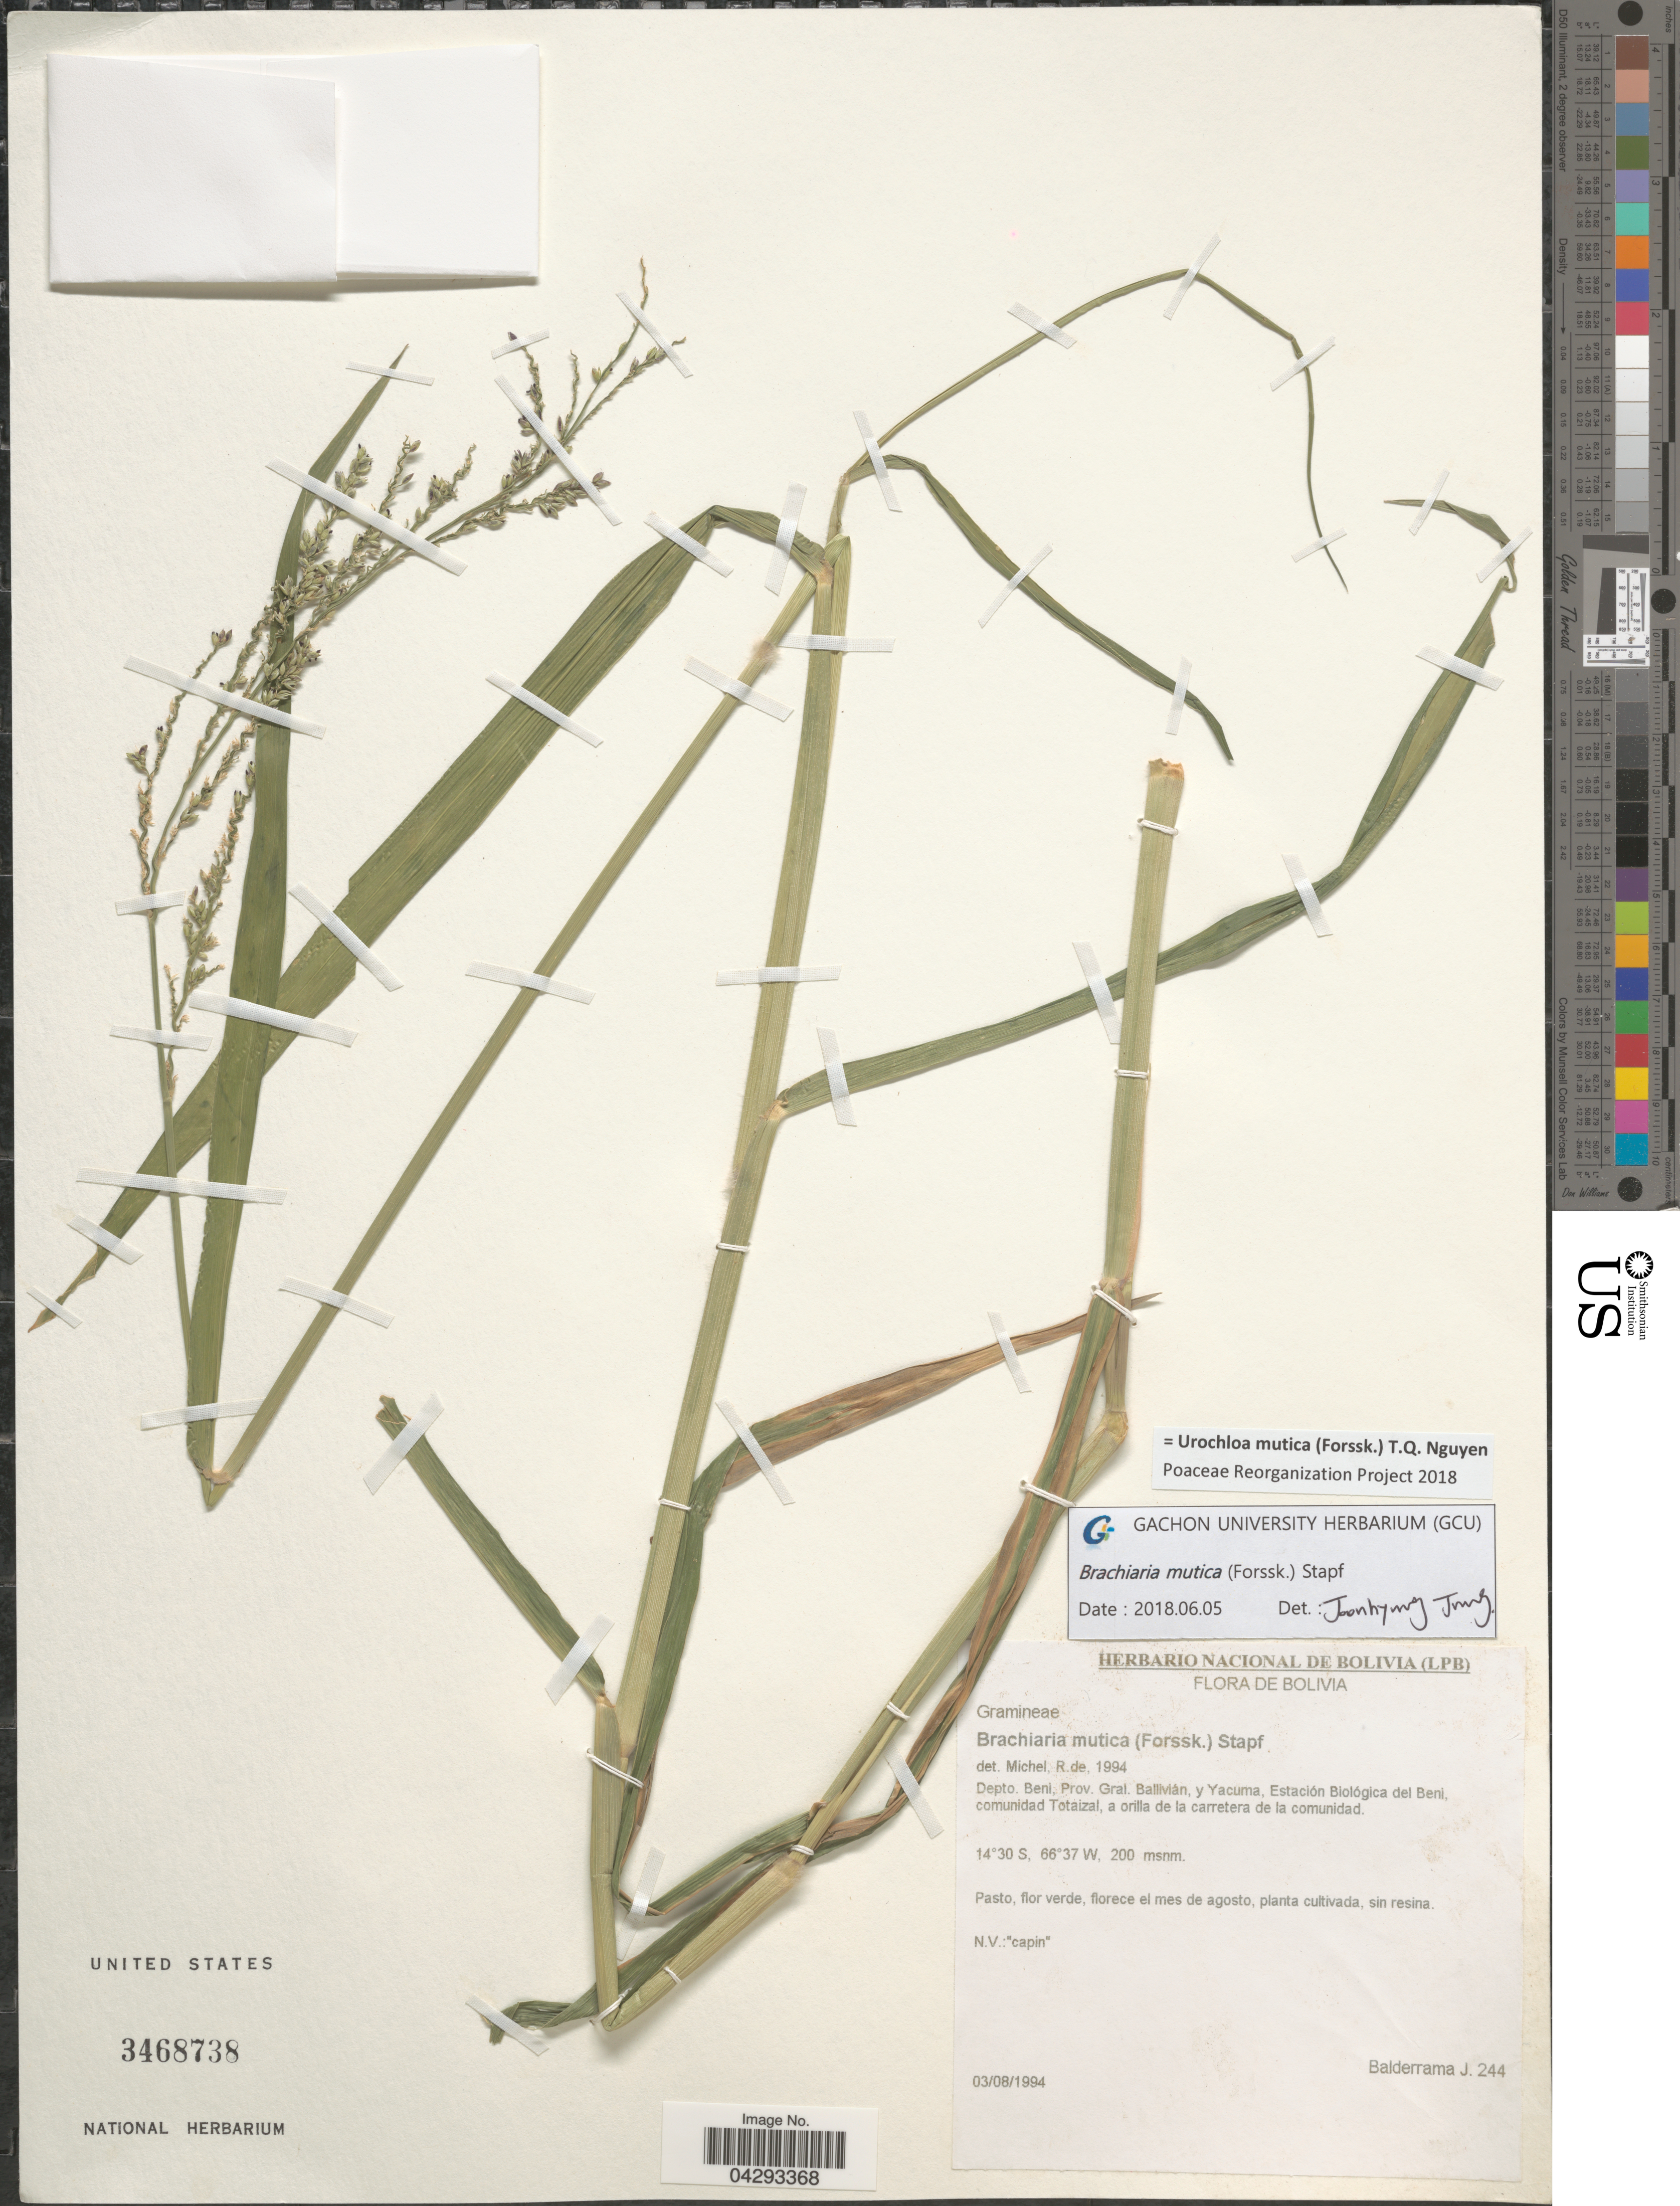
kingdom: Plantae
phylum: Tracheophyta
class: Liliopsida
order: Poales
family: Poaceae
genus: Urochloa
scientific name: Urochloa mutica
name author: (Forssk.) T.Q. Nguyen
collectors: J. Balderrama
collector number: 244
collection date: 1994-08-03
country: Bolivia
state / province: Beni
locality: Prov. Gral. Ballivián, y Yacuma. Estación Biológica del Beni, comunidad Totaizal, a orilla de la carretera de la comunidad.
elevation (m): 200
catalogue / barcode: US 3468738